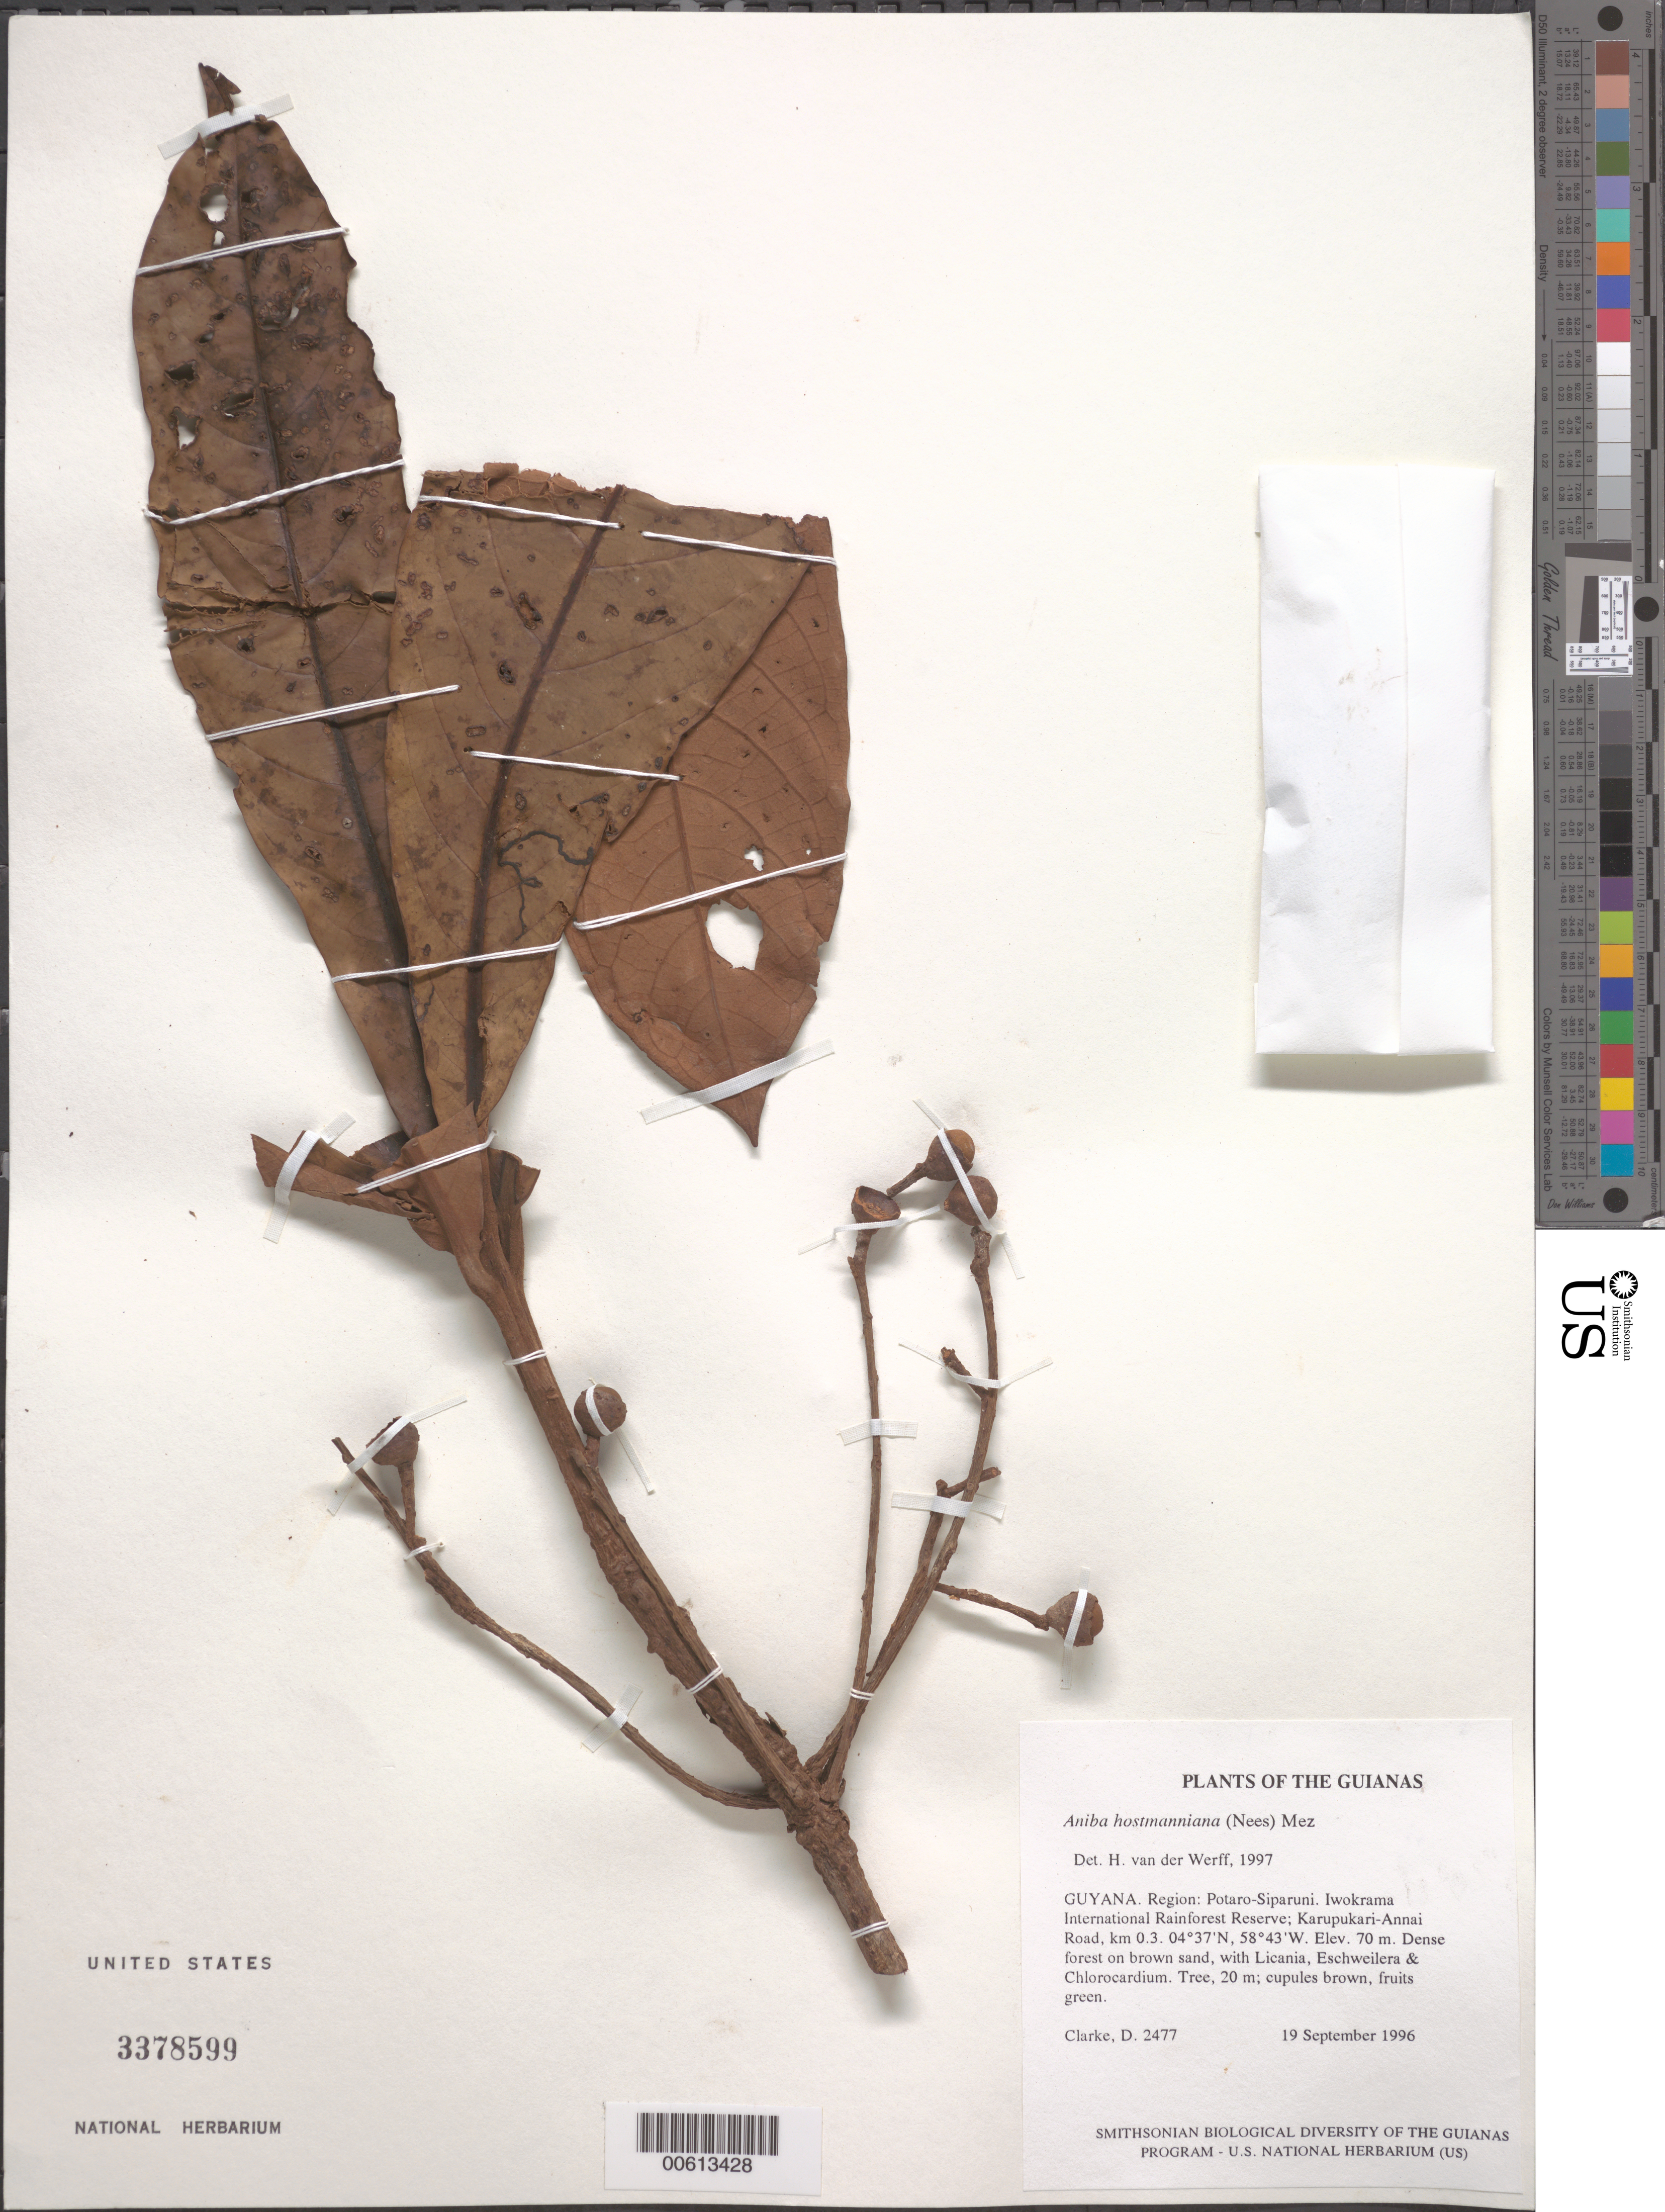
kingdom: Plantae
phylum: Tracheophyta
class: Magnoliopsida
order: Laurales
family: Lauraceae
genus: Aniba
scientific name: Aniba hostmanniana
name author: (Nees) Mez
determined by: van der Werff, H., (MO), Missouri Botanical Garden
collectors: H. D. Clarke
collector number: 2477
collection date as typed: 19 September 1996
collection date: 1996-09-19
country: Guyana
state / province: Potaro-Siparuni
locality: Iwokrama International Rainforest Reserve; Karupukari-Annai Road, km 0.3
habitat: Dense forest on brown sand, with Licania, Eschweilera & Chlorocardium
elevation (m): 70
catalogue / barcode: US 3378599